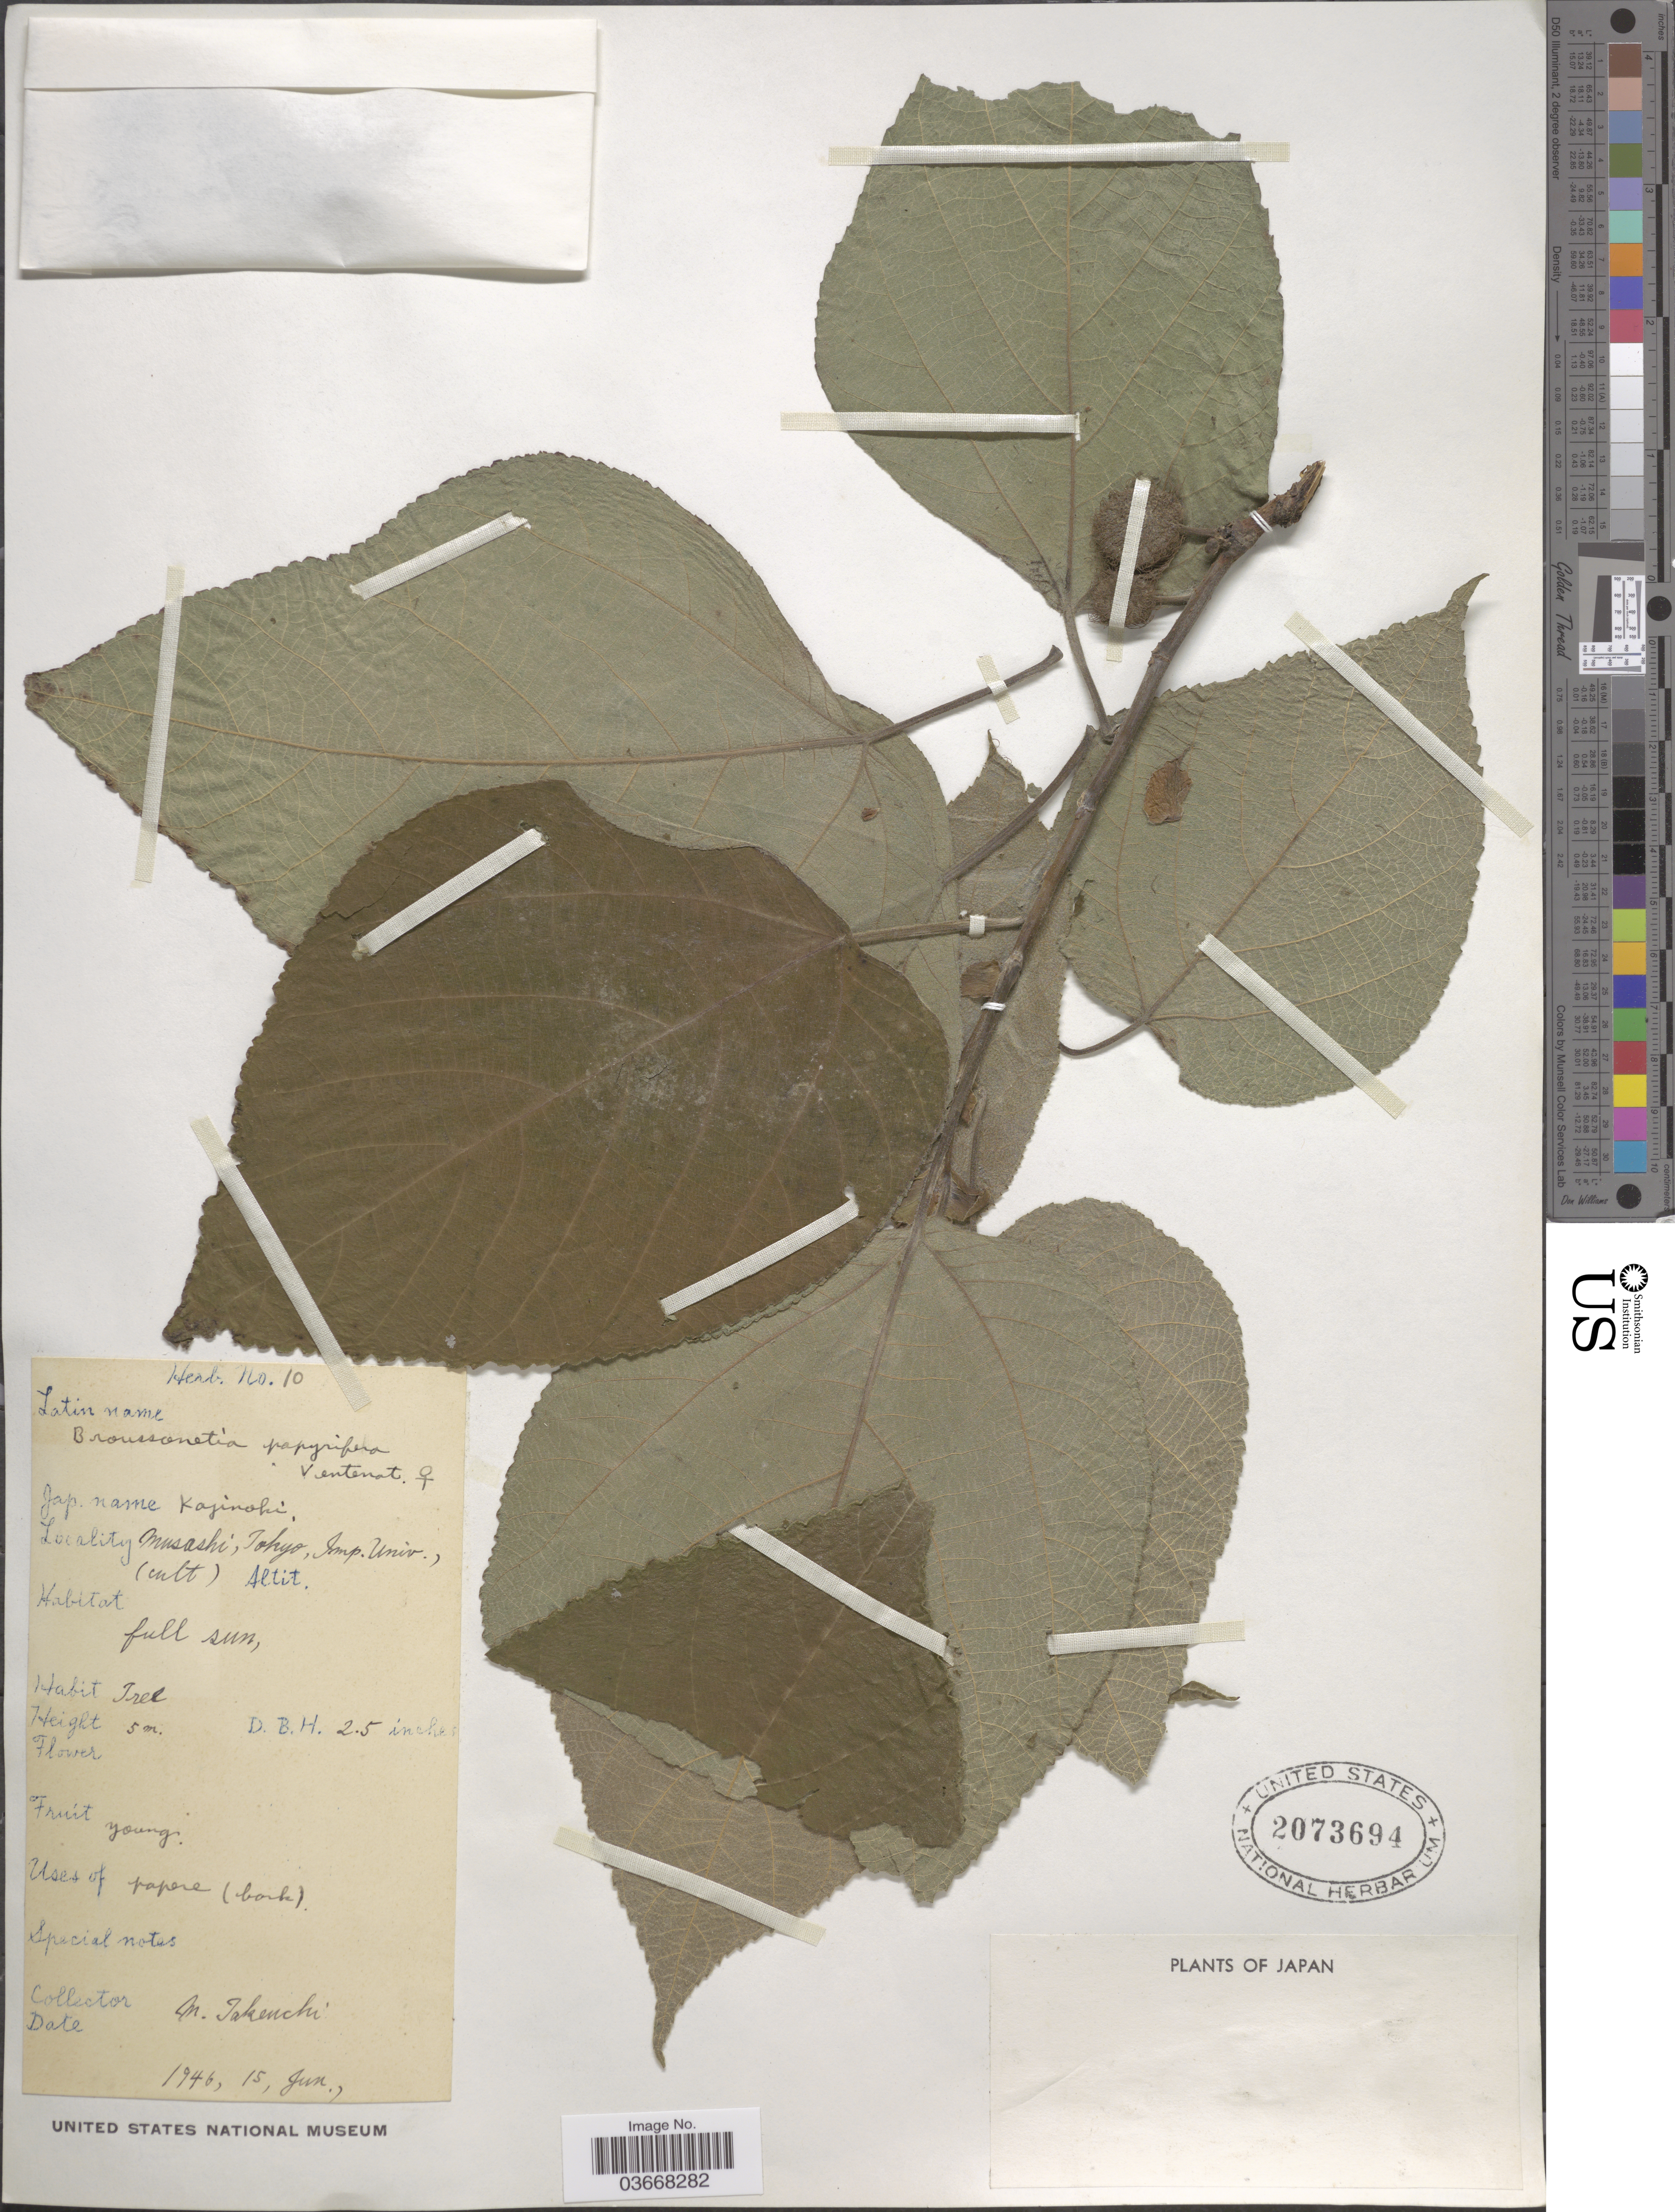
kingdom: Plantae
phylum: Tracheophyta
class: Magnoliopsida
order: Rosales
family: Moraceae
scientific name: Broussoneta papyrifera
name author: (L.) L'Hér. ex Vent.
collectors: M. Takeuchi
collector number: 10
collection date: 1946-06-15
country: Japan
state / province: Tokyo, Federal City of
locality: Musashi, Tokyo, Imp. Univ.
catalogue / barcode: US 2073694